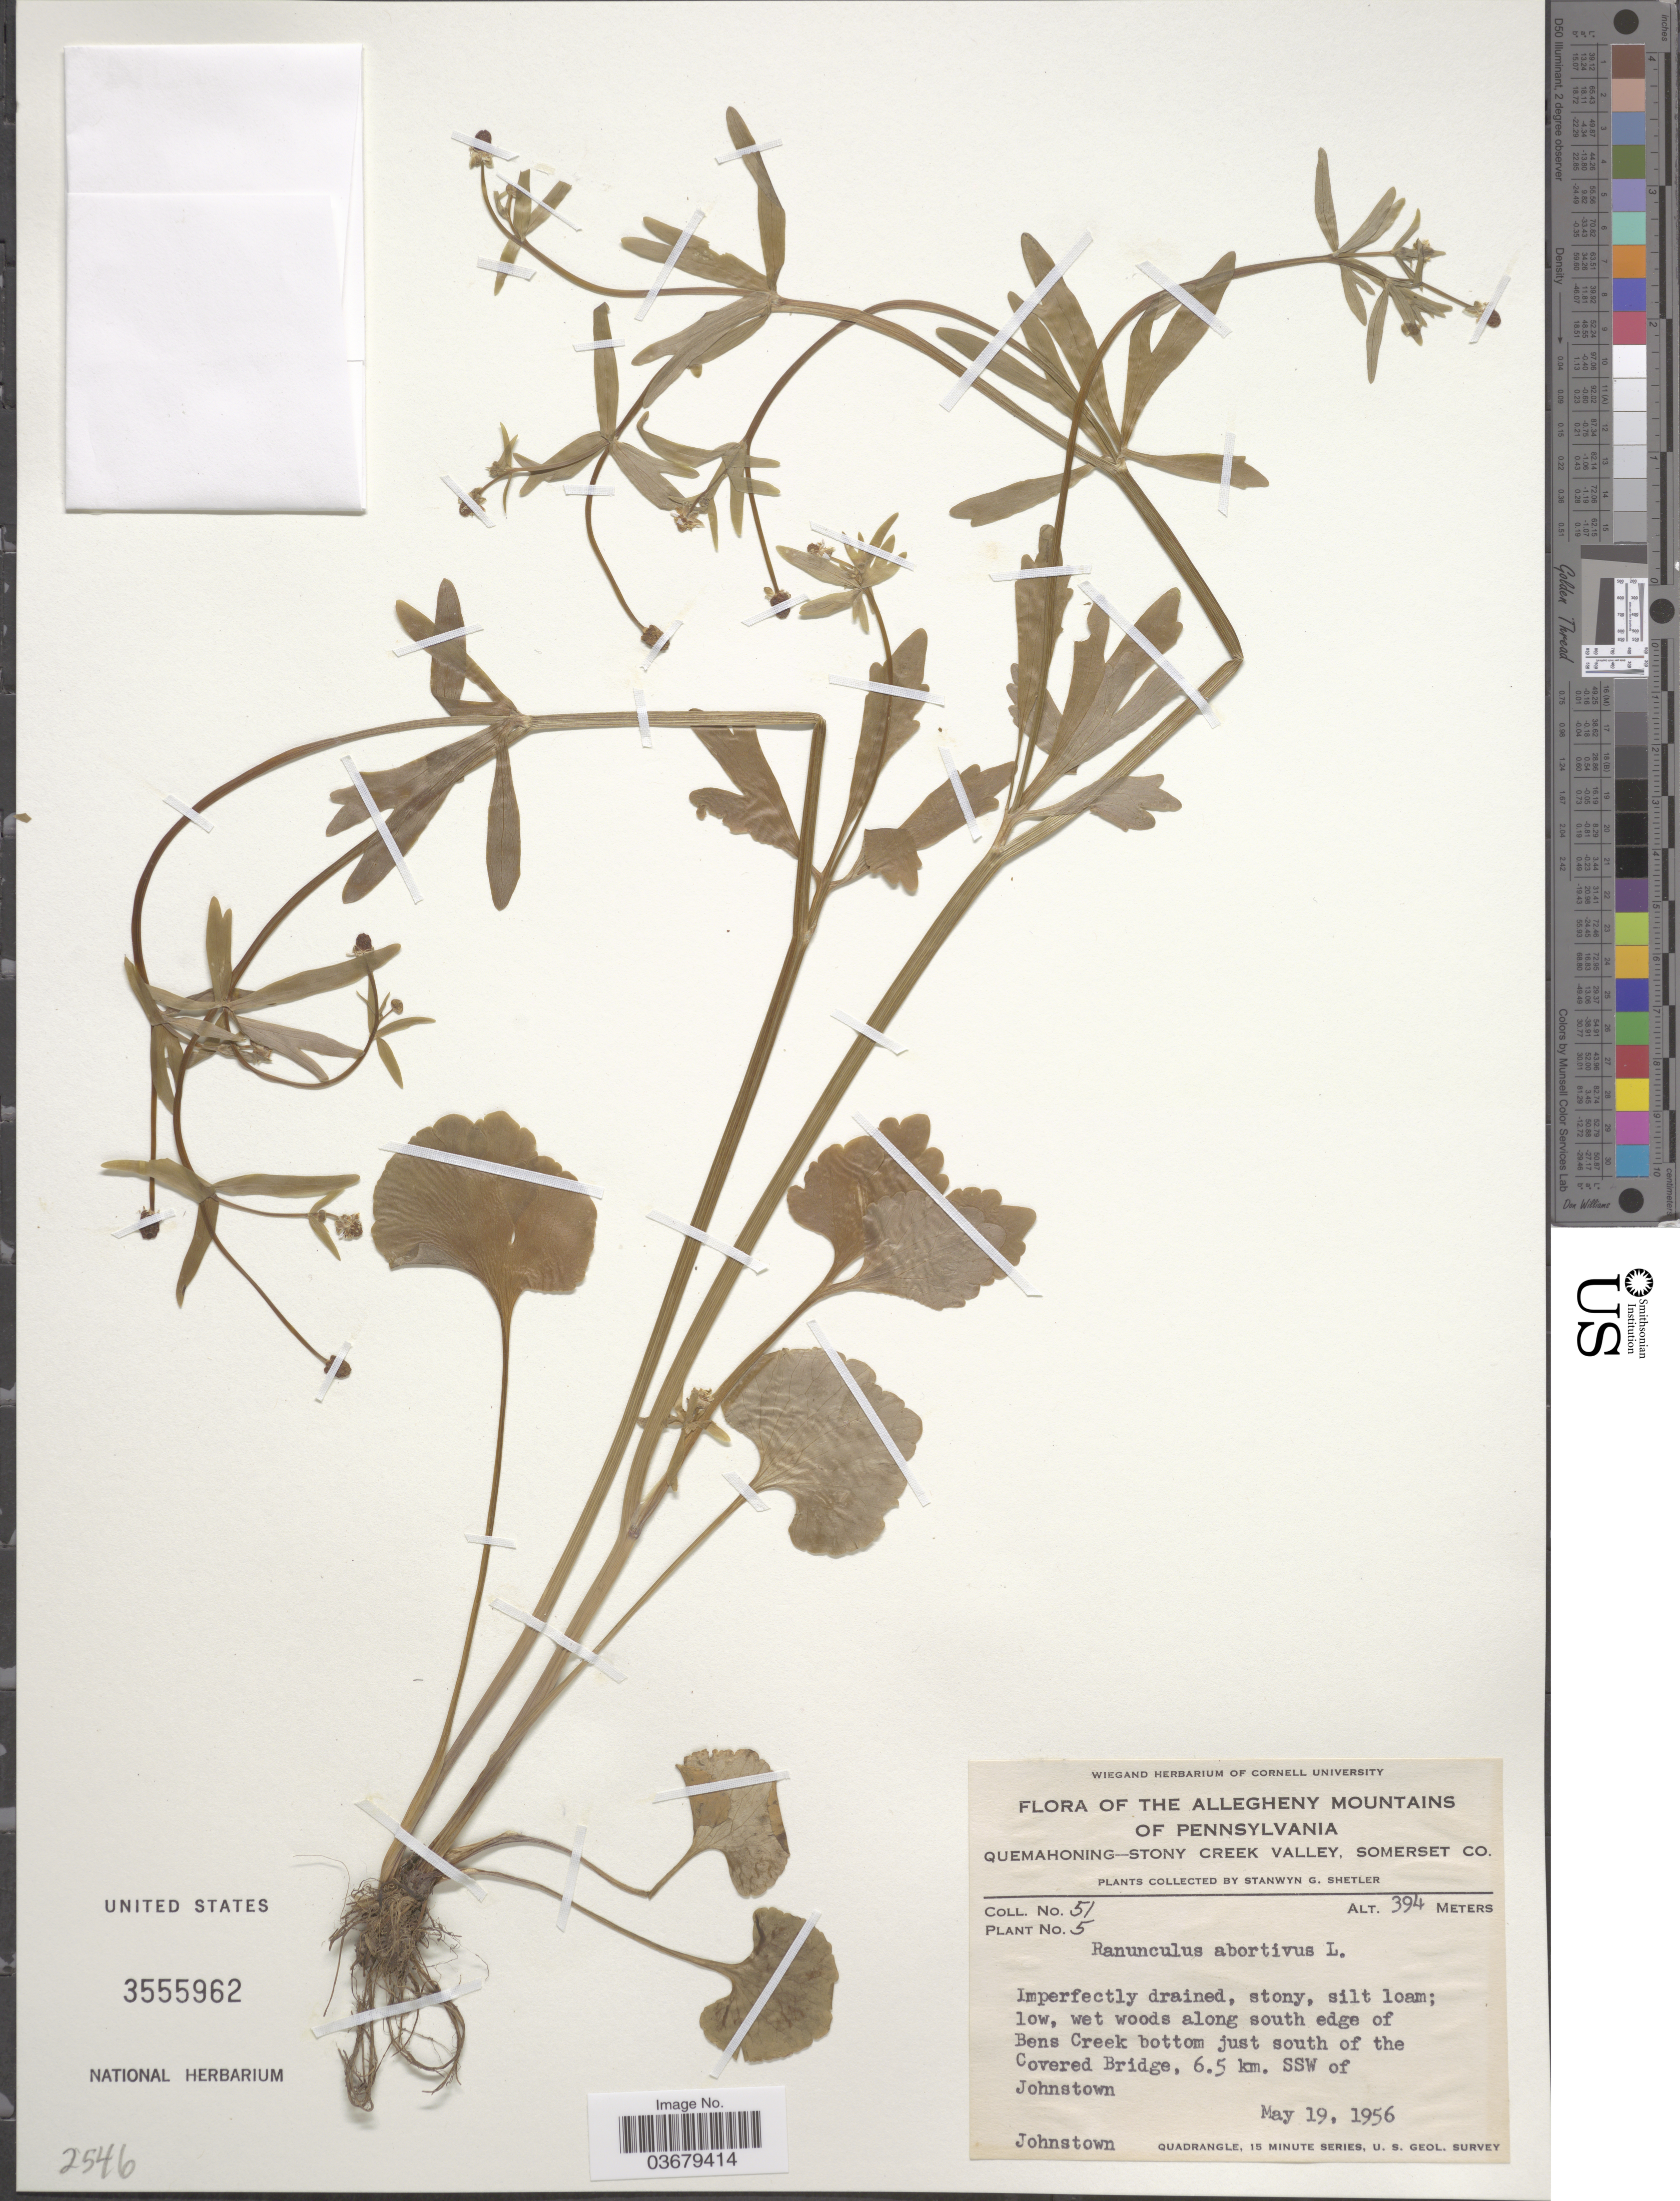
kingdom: Plantae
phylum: Tracheophyta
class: Magnoliopsida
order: Ranunculales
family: Ranunculaceae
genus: Ranunculus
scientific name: Ranunculus abortivus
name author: L.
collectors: S. Shetler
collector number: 51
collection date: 1956-05-19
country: United States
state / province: Pennsylvania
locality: The Allegheny Mountains of Pennsylvania. Quemahoning-Stony Creek Valley, Somerset Co. Along south edge of Bens Creek bottom just south of the Covered Bridge, 6.5 km. SSW of Johnstown. Johnstown Quadrangle.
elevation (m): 394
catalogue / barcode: US 3555962